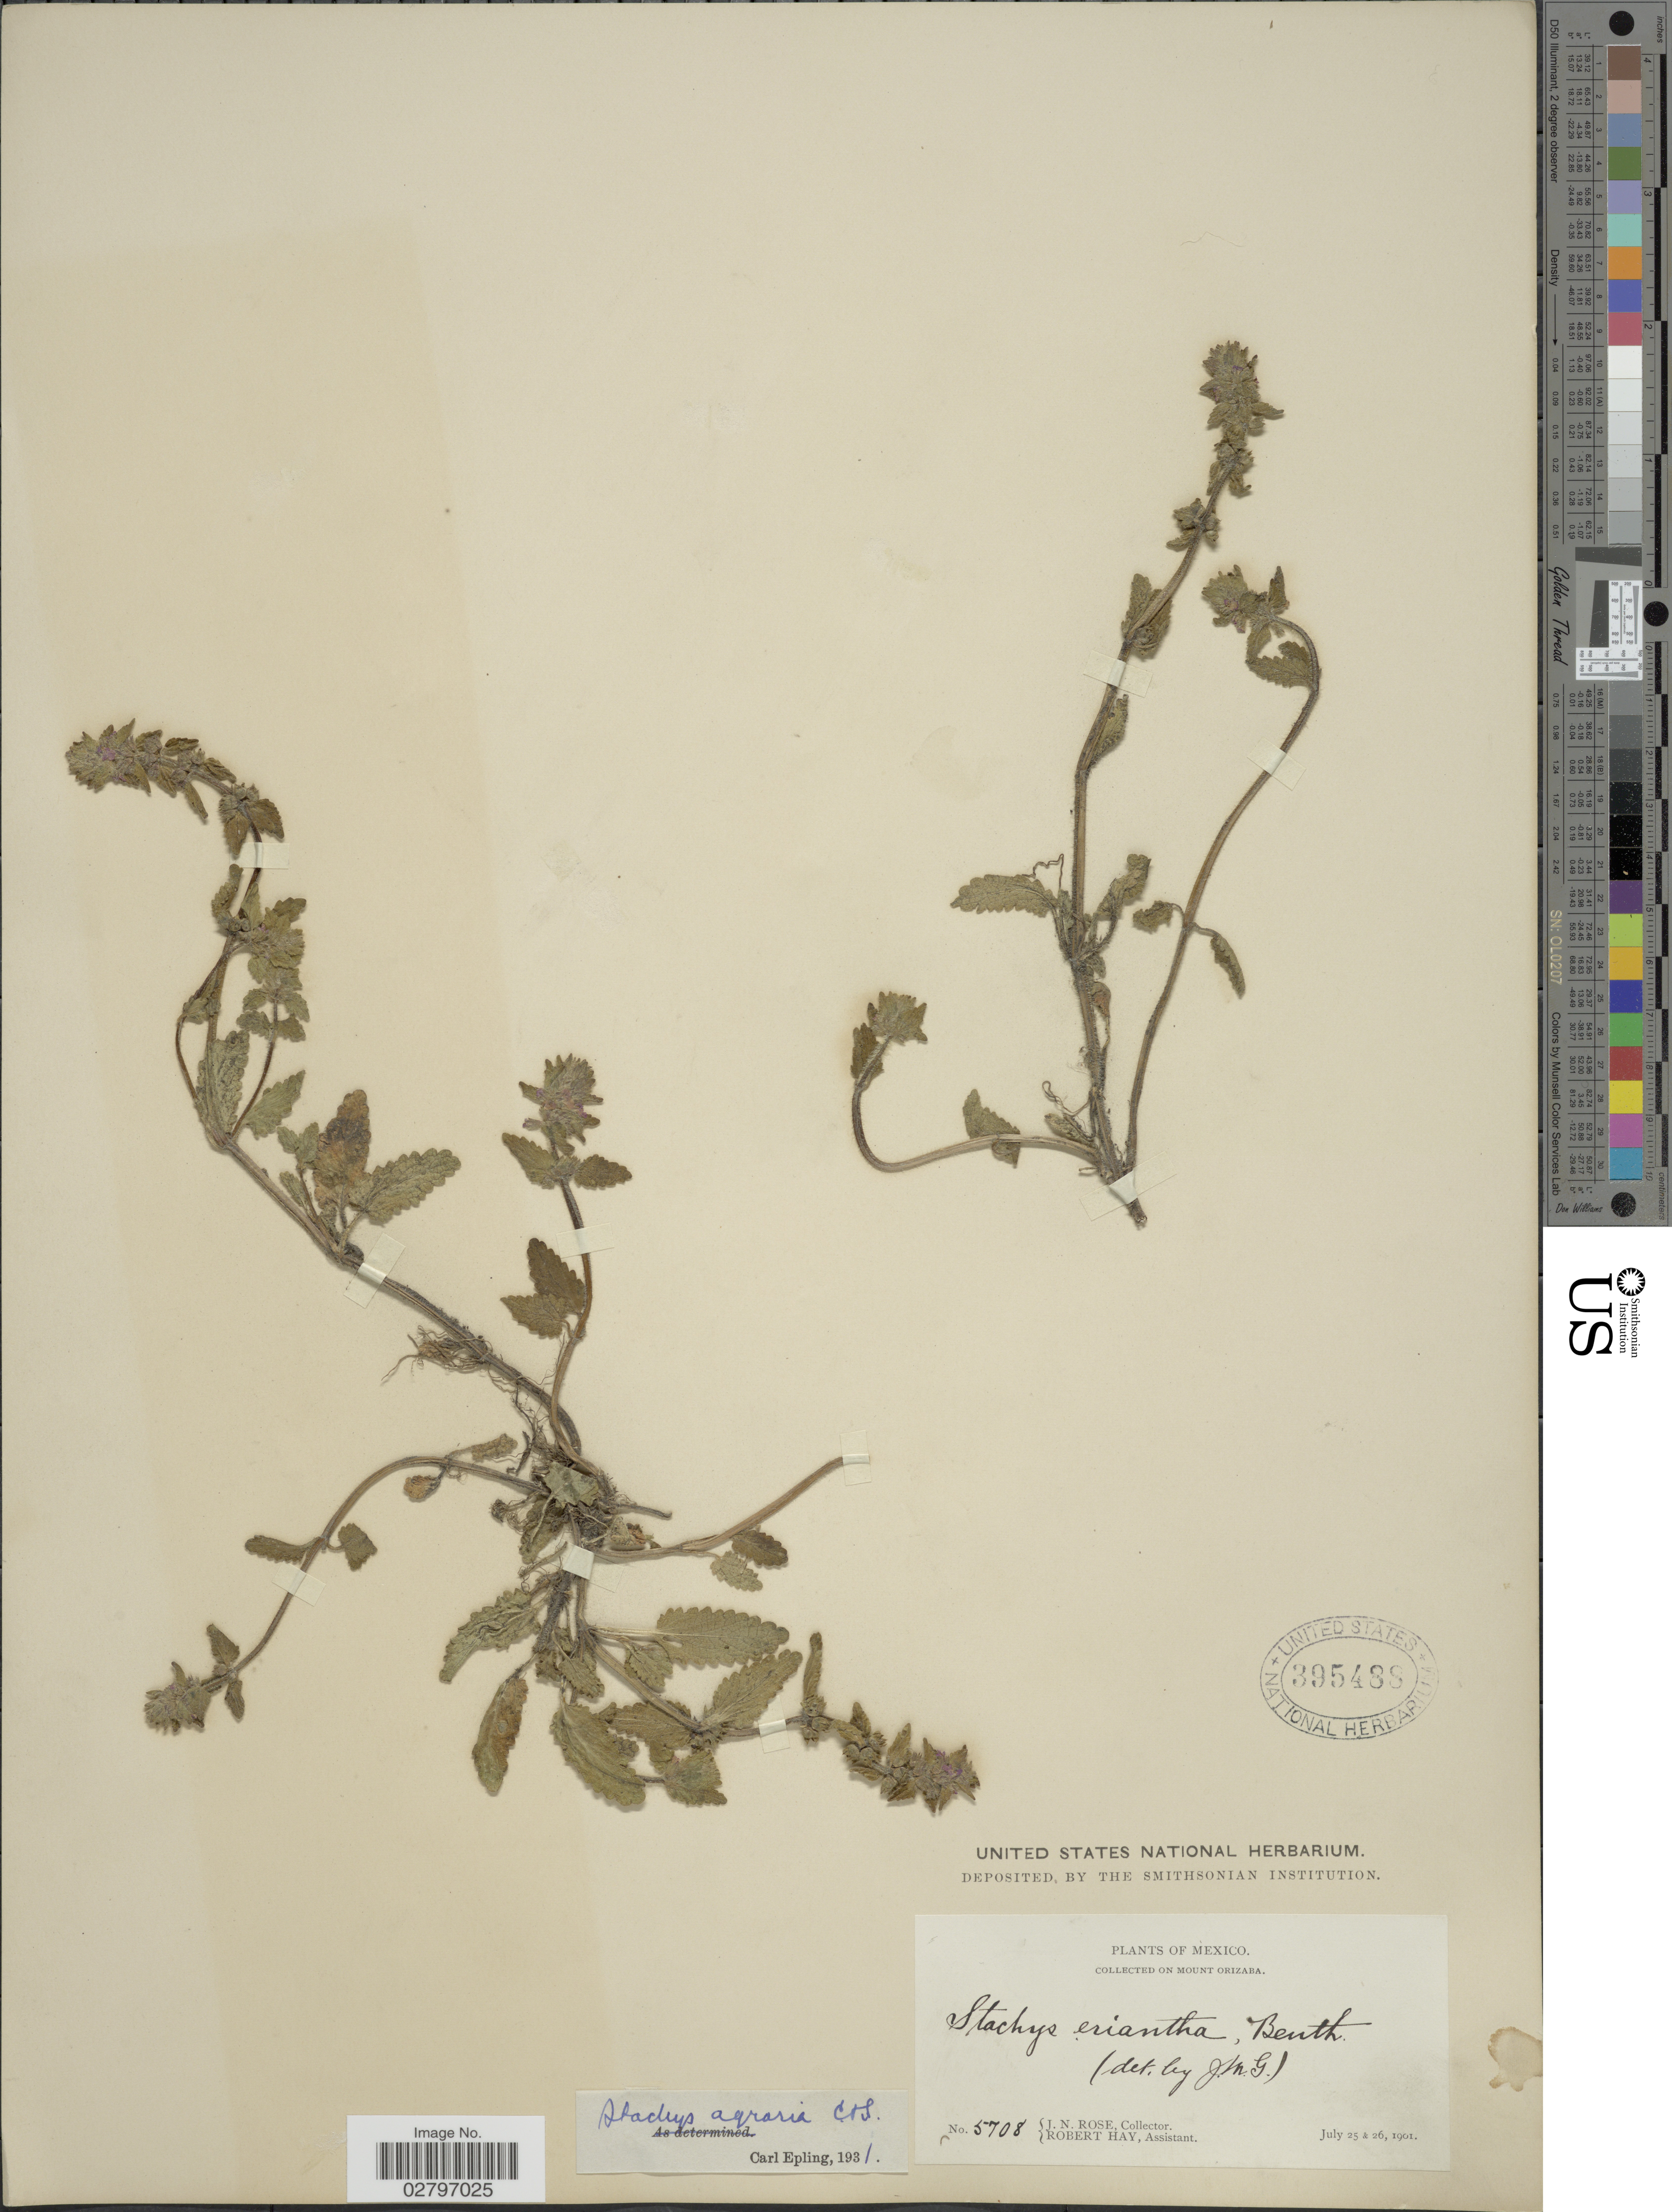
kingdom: Plantae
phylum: Tracheophyta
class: Magnoliopsida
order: Lamiales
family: Lamiaceae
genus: Stachys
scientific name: Stachys agraria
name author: Schltdl. & Cham.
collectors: J. N. Rose & R. Hay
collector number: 5708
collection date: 1901-07-25/1901-07-26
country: Mexico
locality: Mount Orizaba.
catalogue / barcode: US 395488